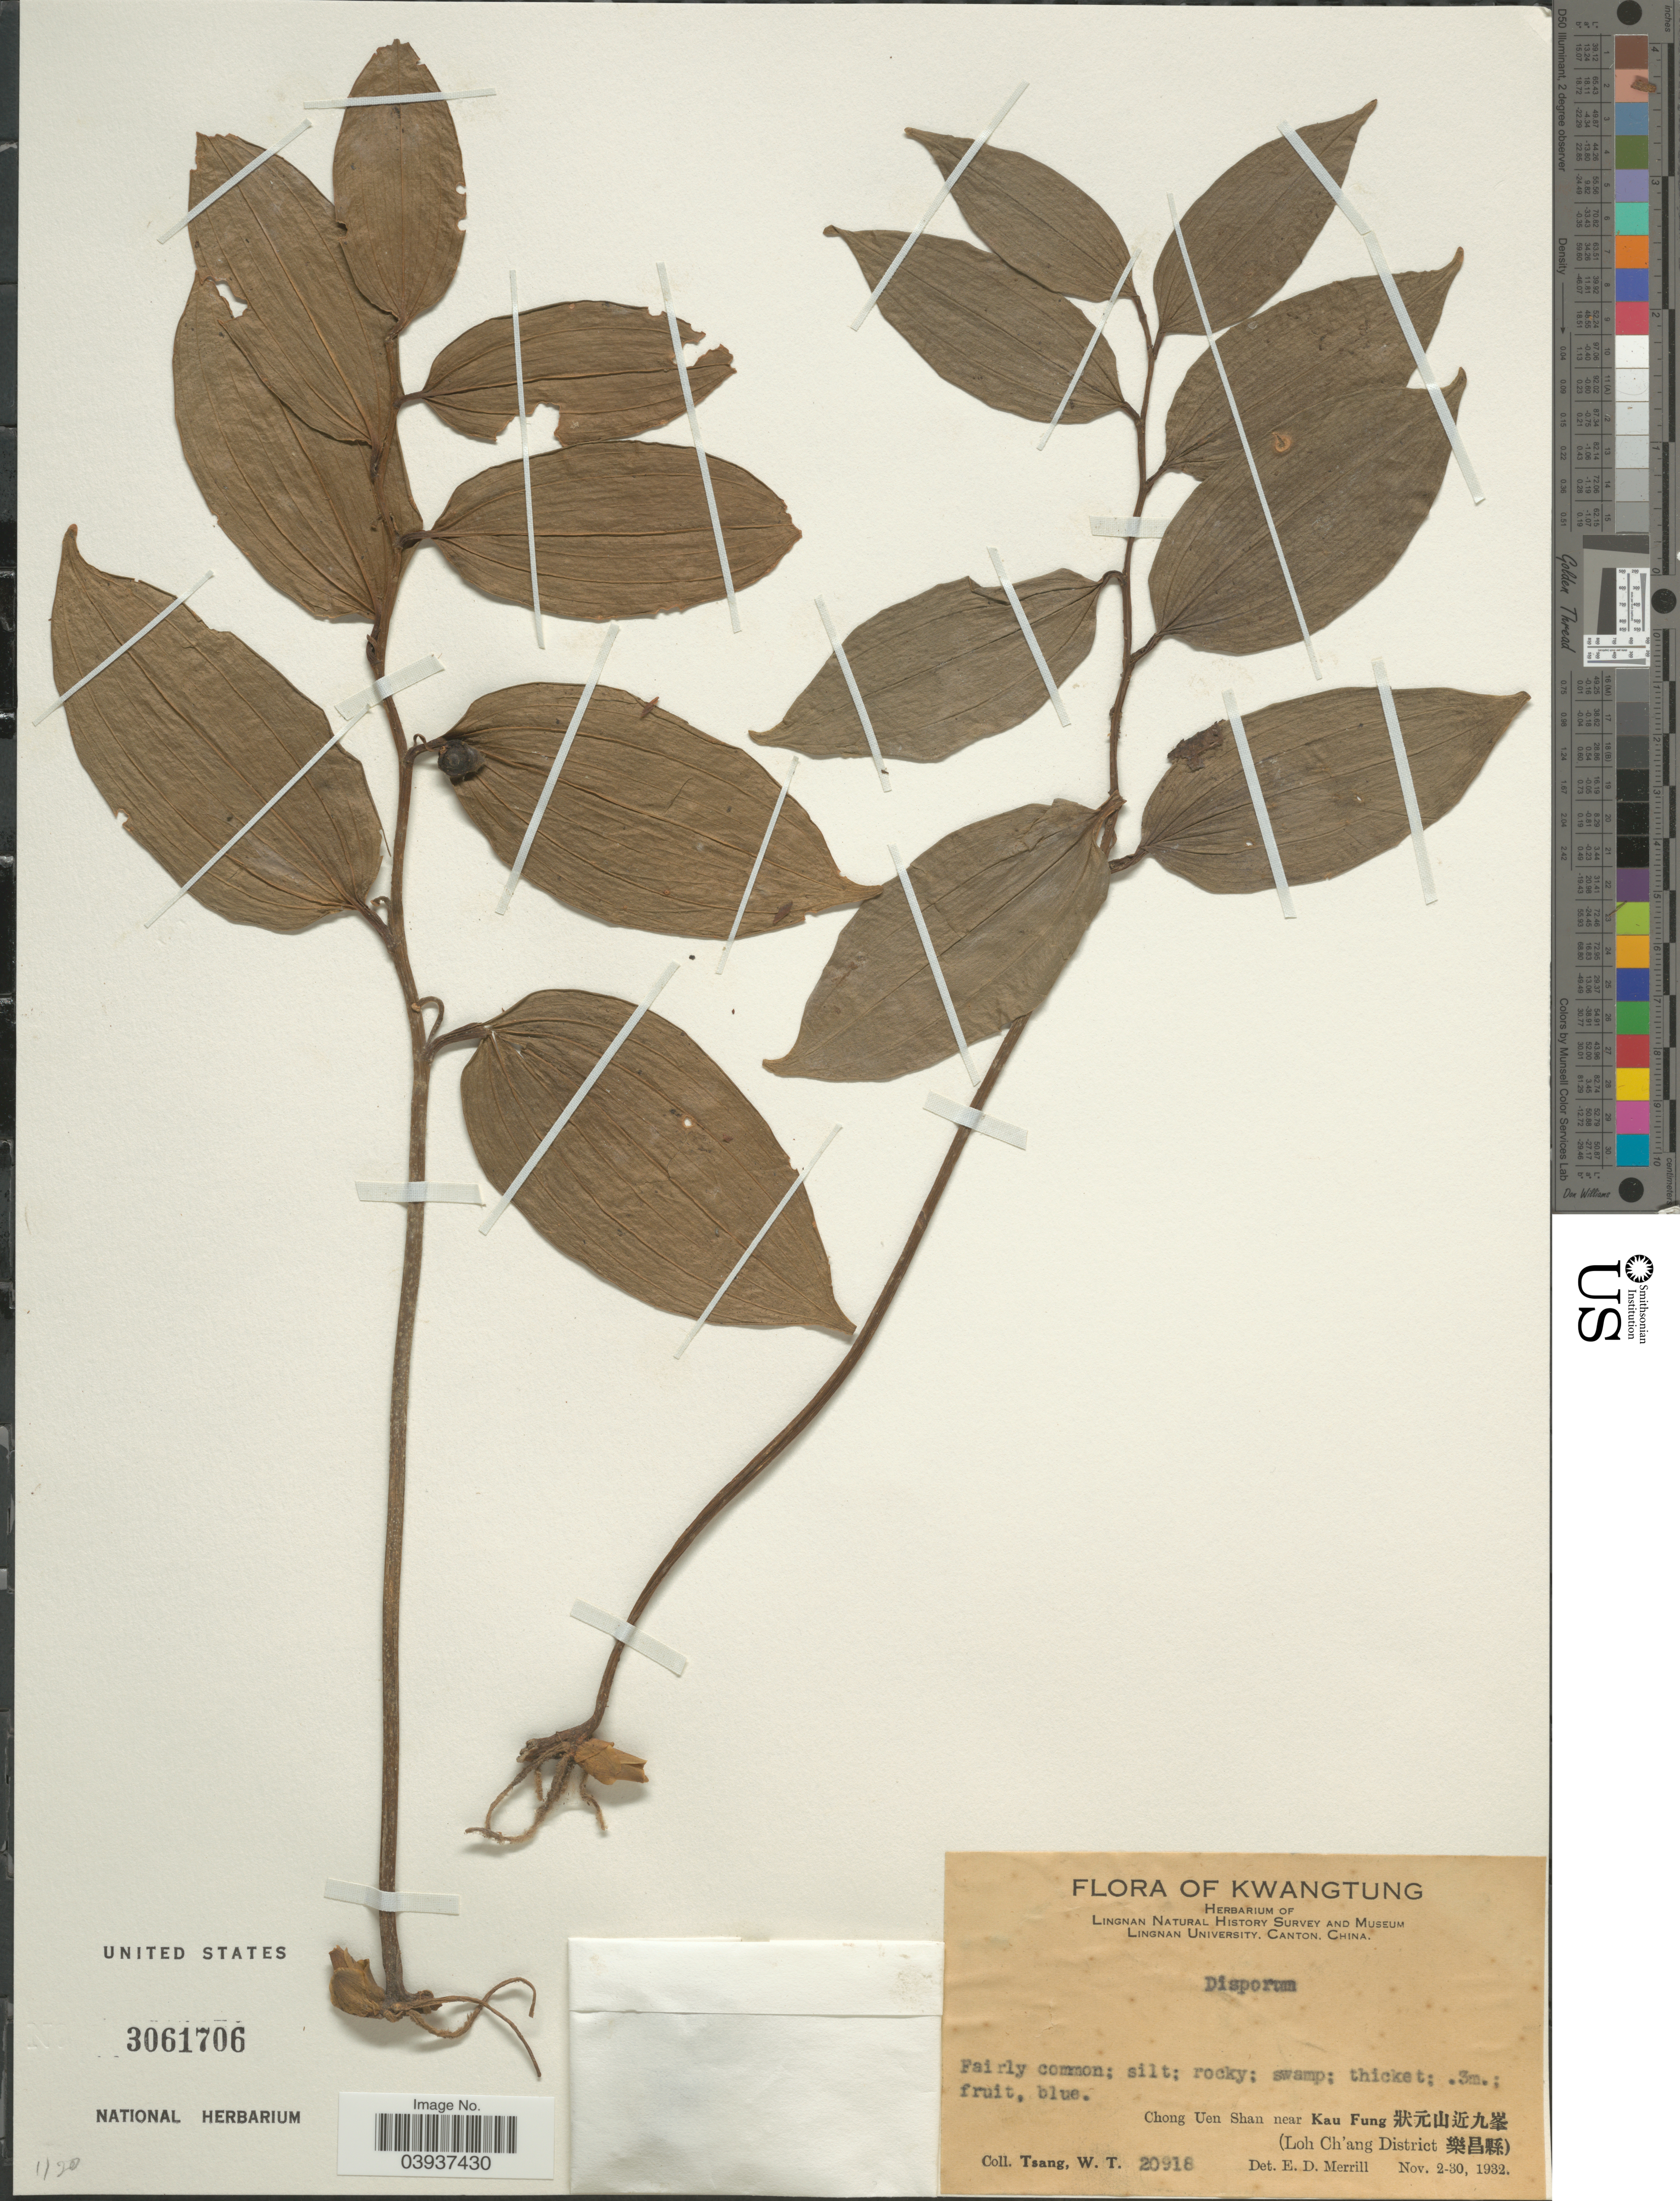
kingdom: Plantae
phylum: Tracheophyta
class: Liliopsida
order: Liliales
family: Colchicaceae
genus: Disporum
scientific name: Disporum sp.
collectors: W. T. Tsang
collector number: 20918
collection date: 1932-11-02/1932-11-30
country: China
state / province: Guangdong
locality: Kwangtung. Chong Uen Shan near Kau Fung X. (Loh Ch'ang District X).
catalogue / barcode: US 3061706